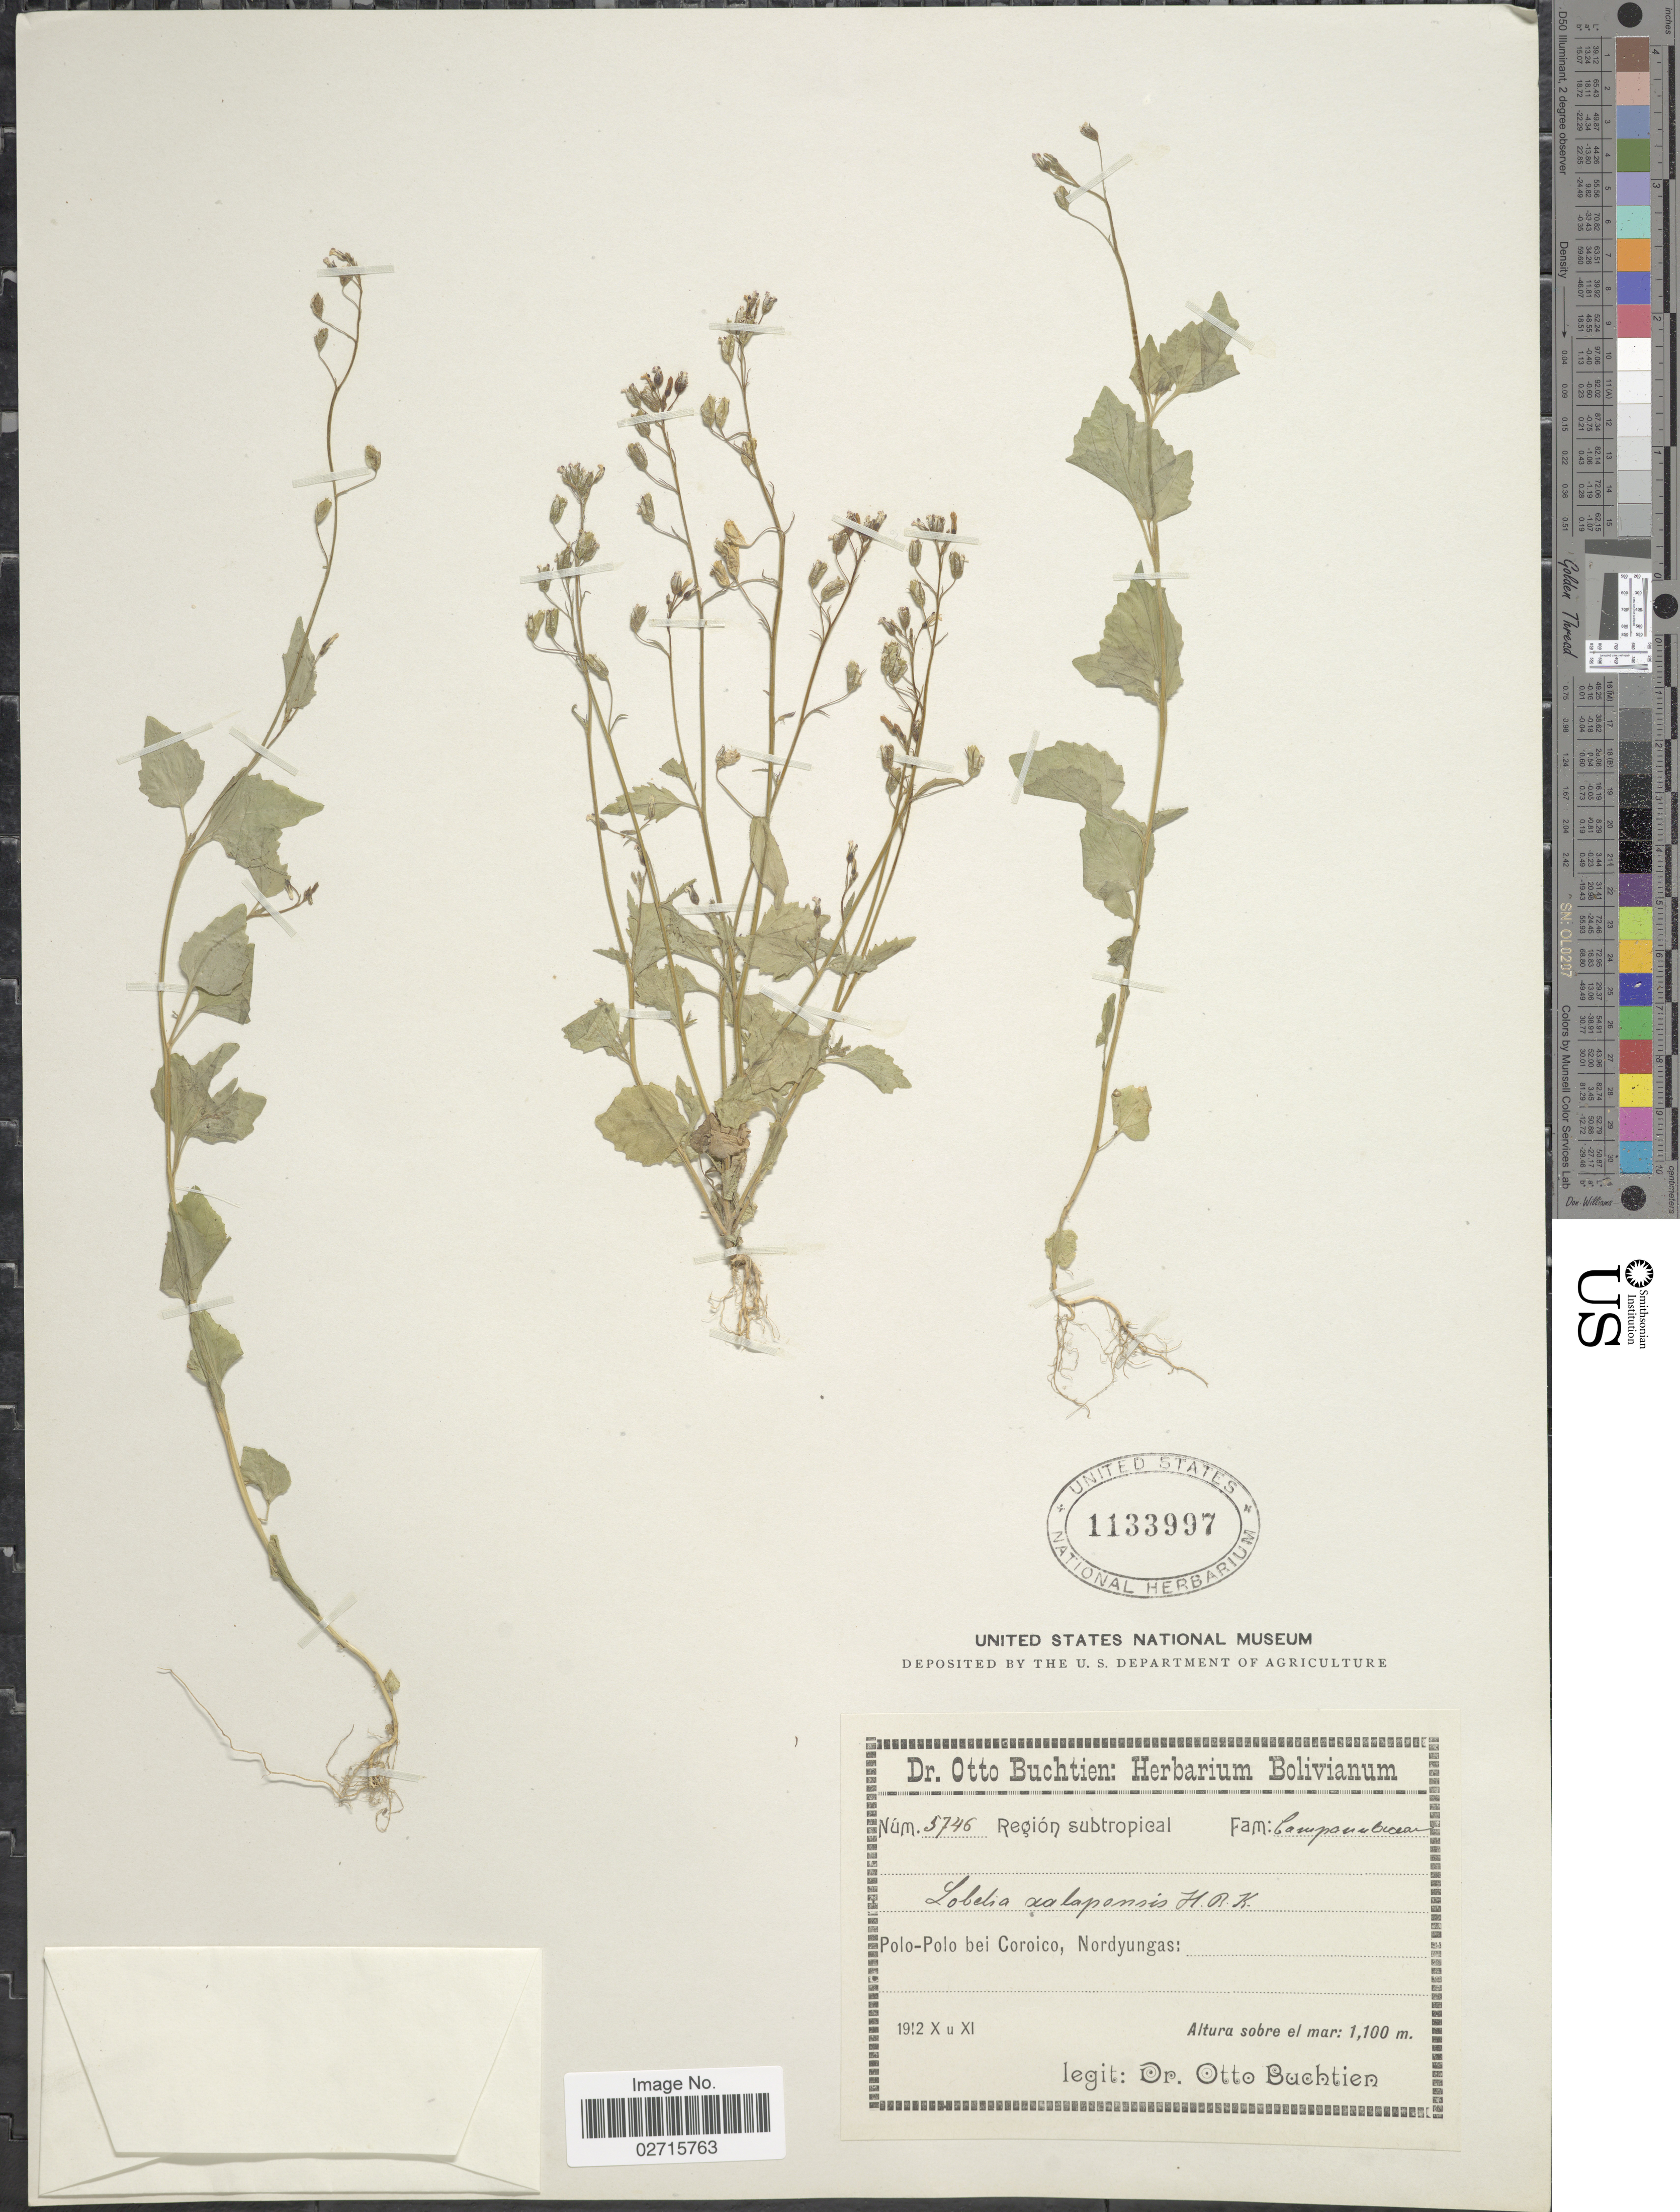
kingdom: Plantae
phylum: Tracheophyta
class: Magnoliopsida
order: Asterales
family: Campanulaceae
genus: Lobelia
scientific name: Lobelia xalapensis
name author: Kunth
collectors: O. Buchtien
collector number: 5746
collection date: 1912-10/1912-11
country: Bolivia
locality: Region subtropical. Polo- Polo bei Coroico, Nordyungas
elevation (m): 1100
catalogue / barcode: US 1133997